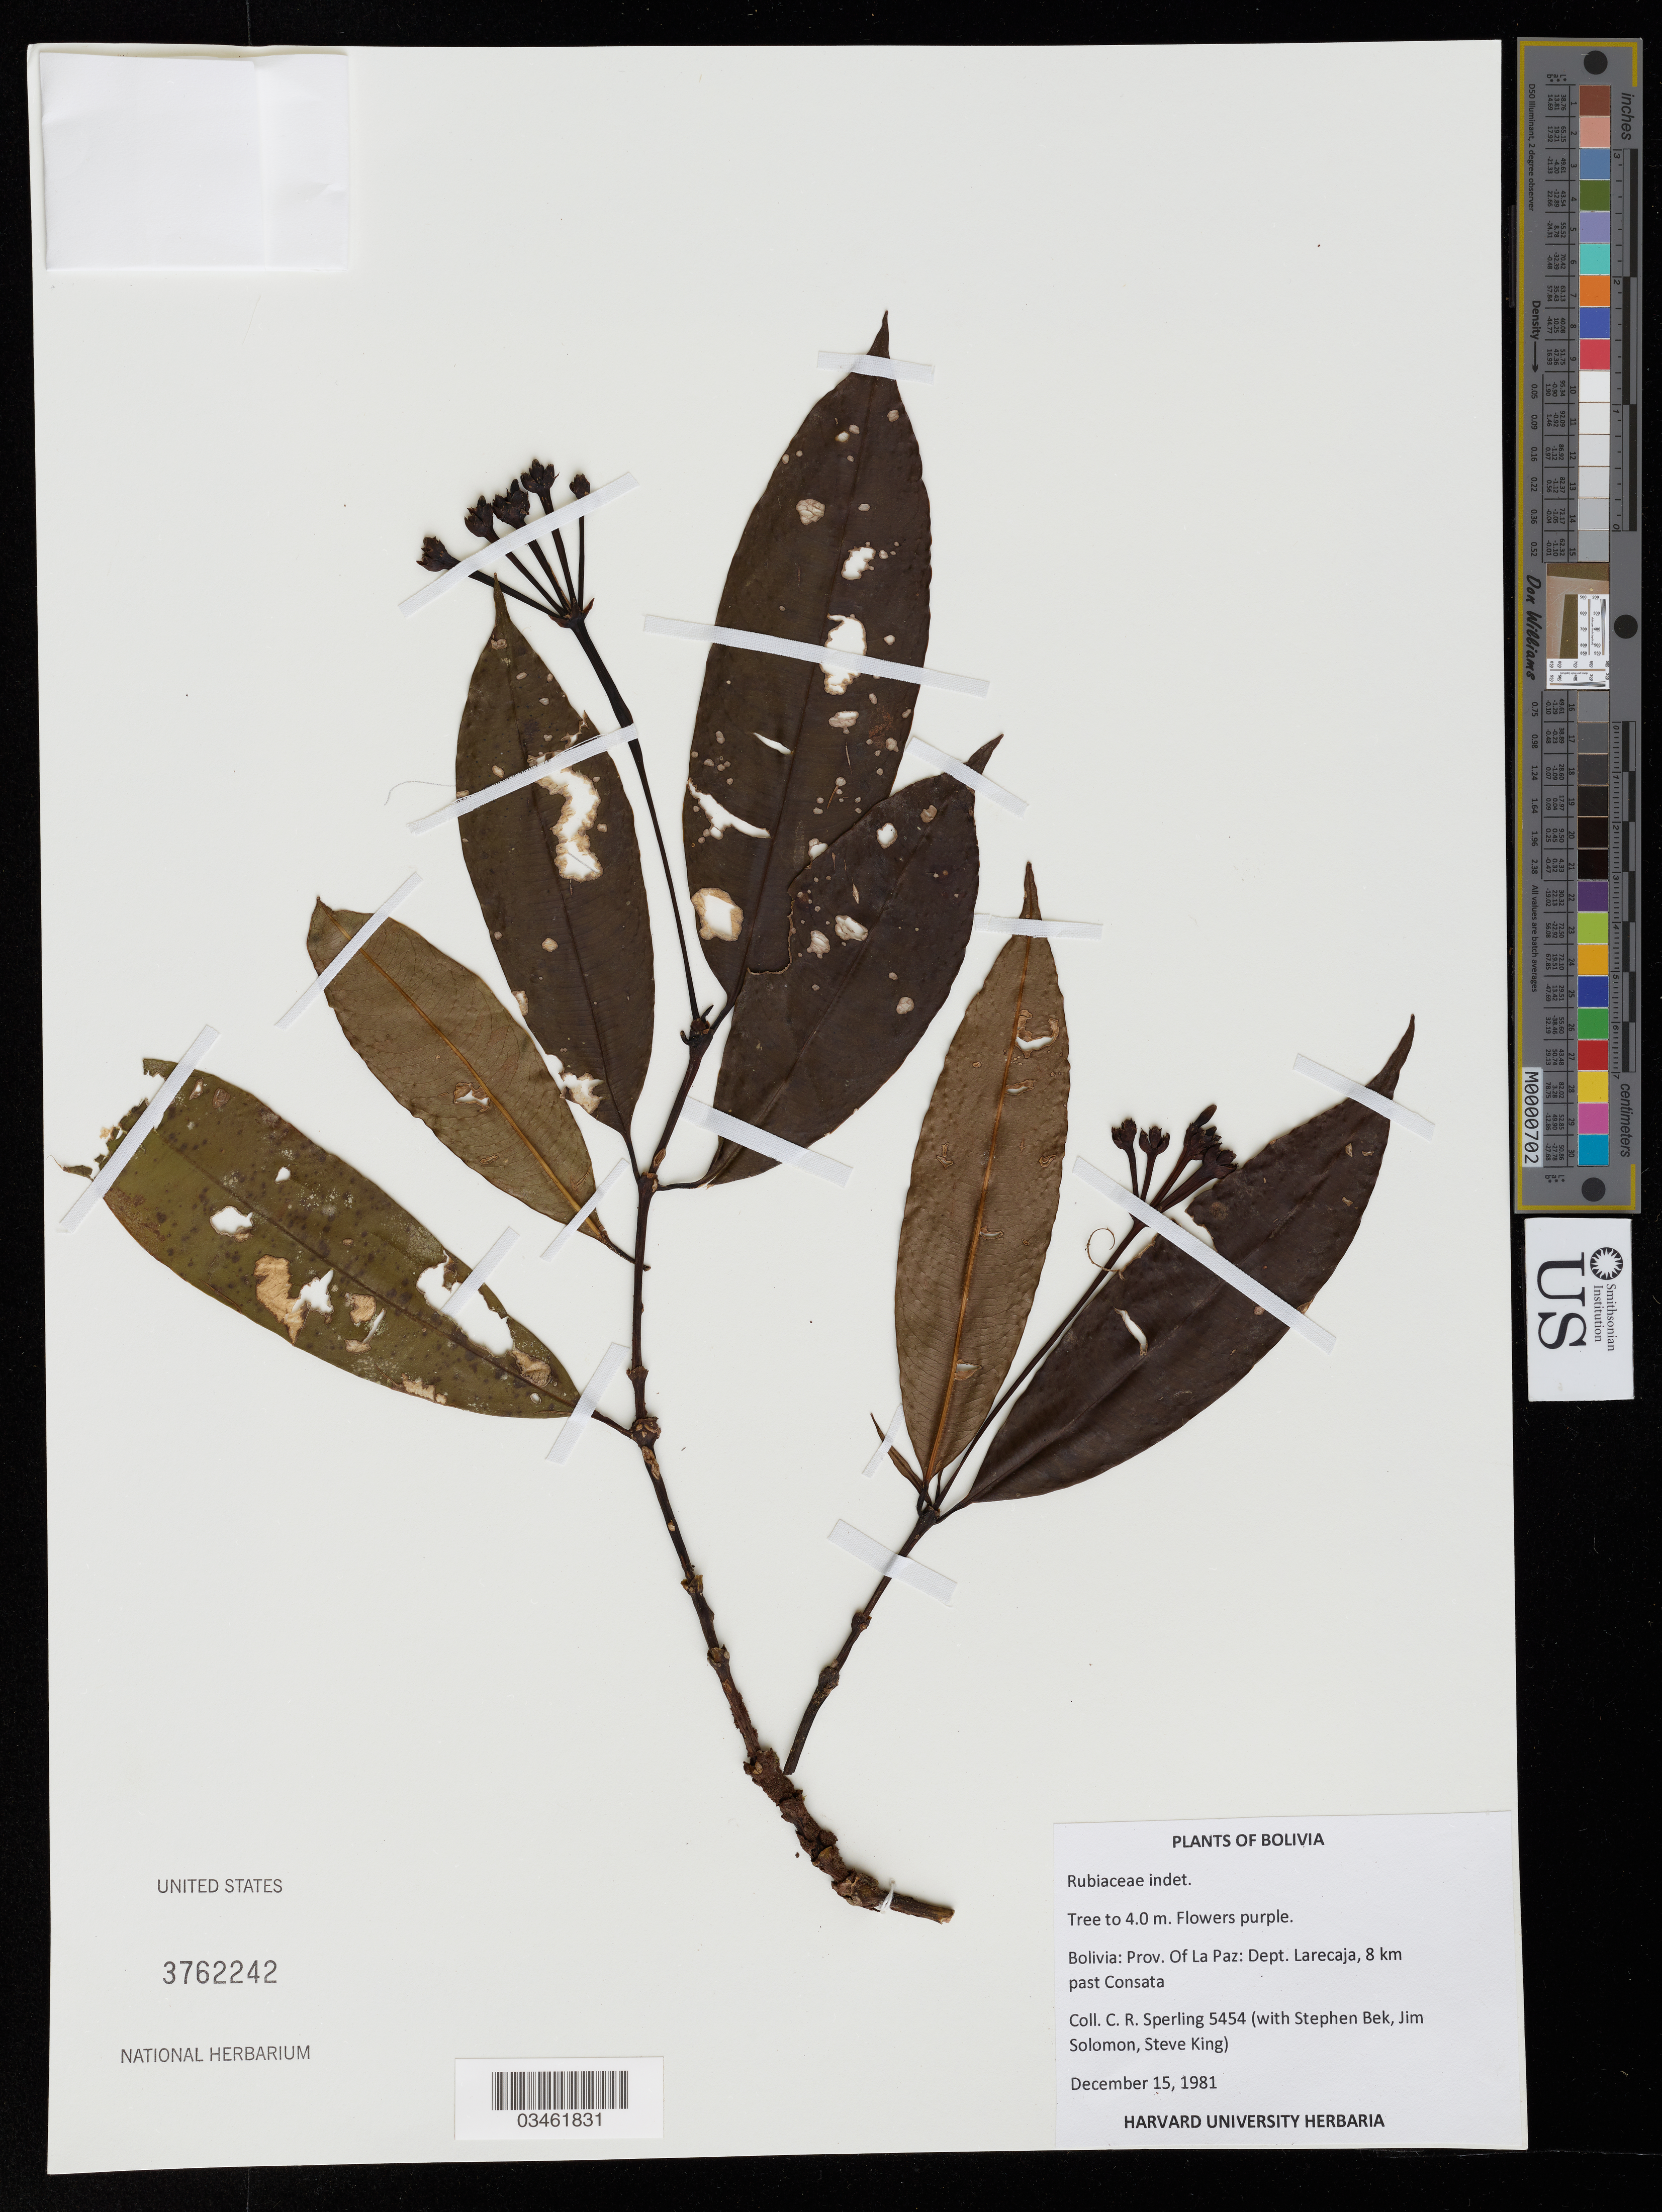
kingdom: Plantae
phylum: Tracheophyta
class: Magnoliopsida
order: Gentianales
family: Rubiaceae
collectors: C. R. Sperling, S. Bek, J. C. Solomon & S. King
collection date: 1981-12-15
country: Bolivia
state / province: La Paz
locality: Prov. of La Paz: Dept. Larecaja, 8 km past Constata.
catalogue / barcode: US 3762242